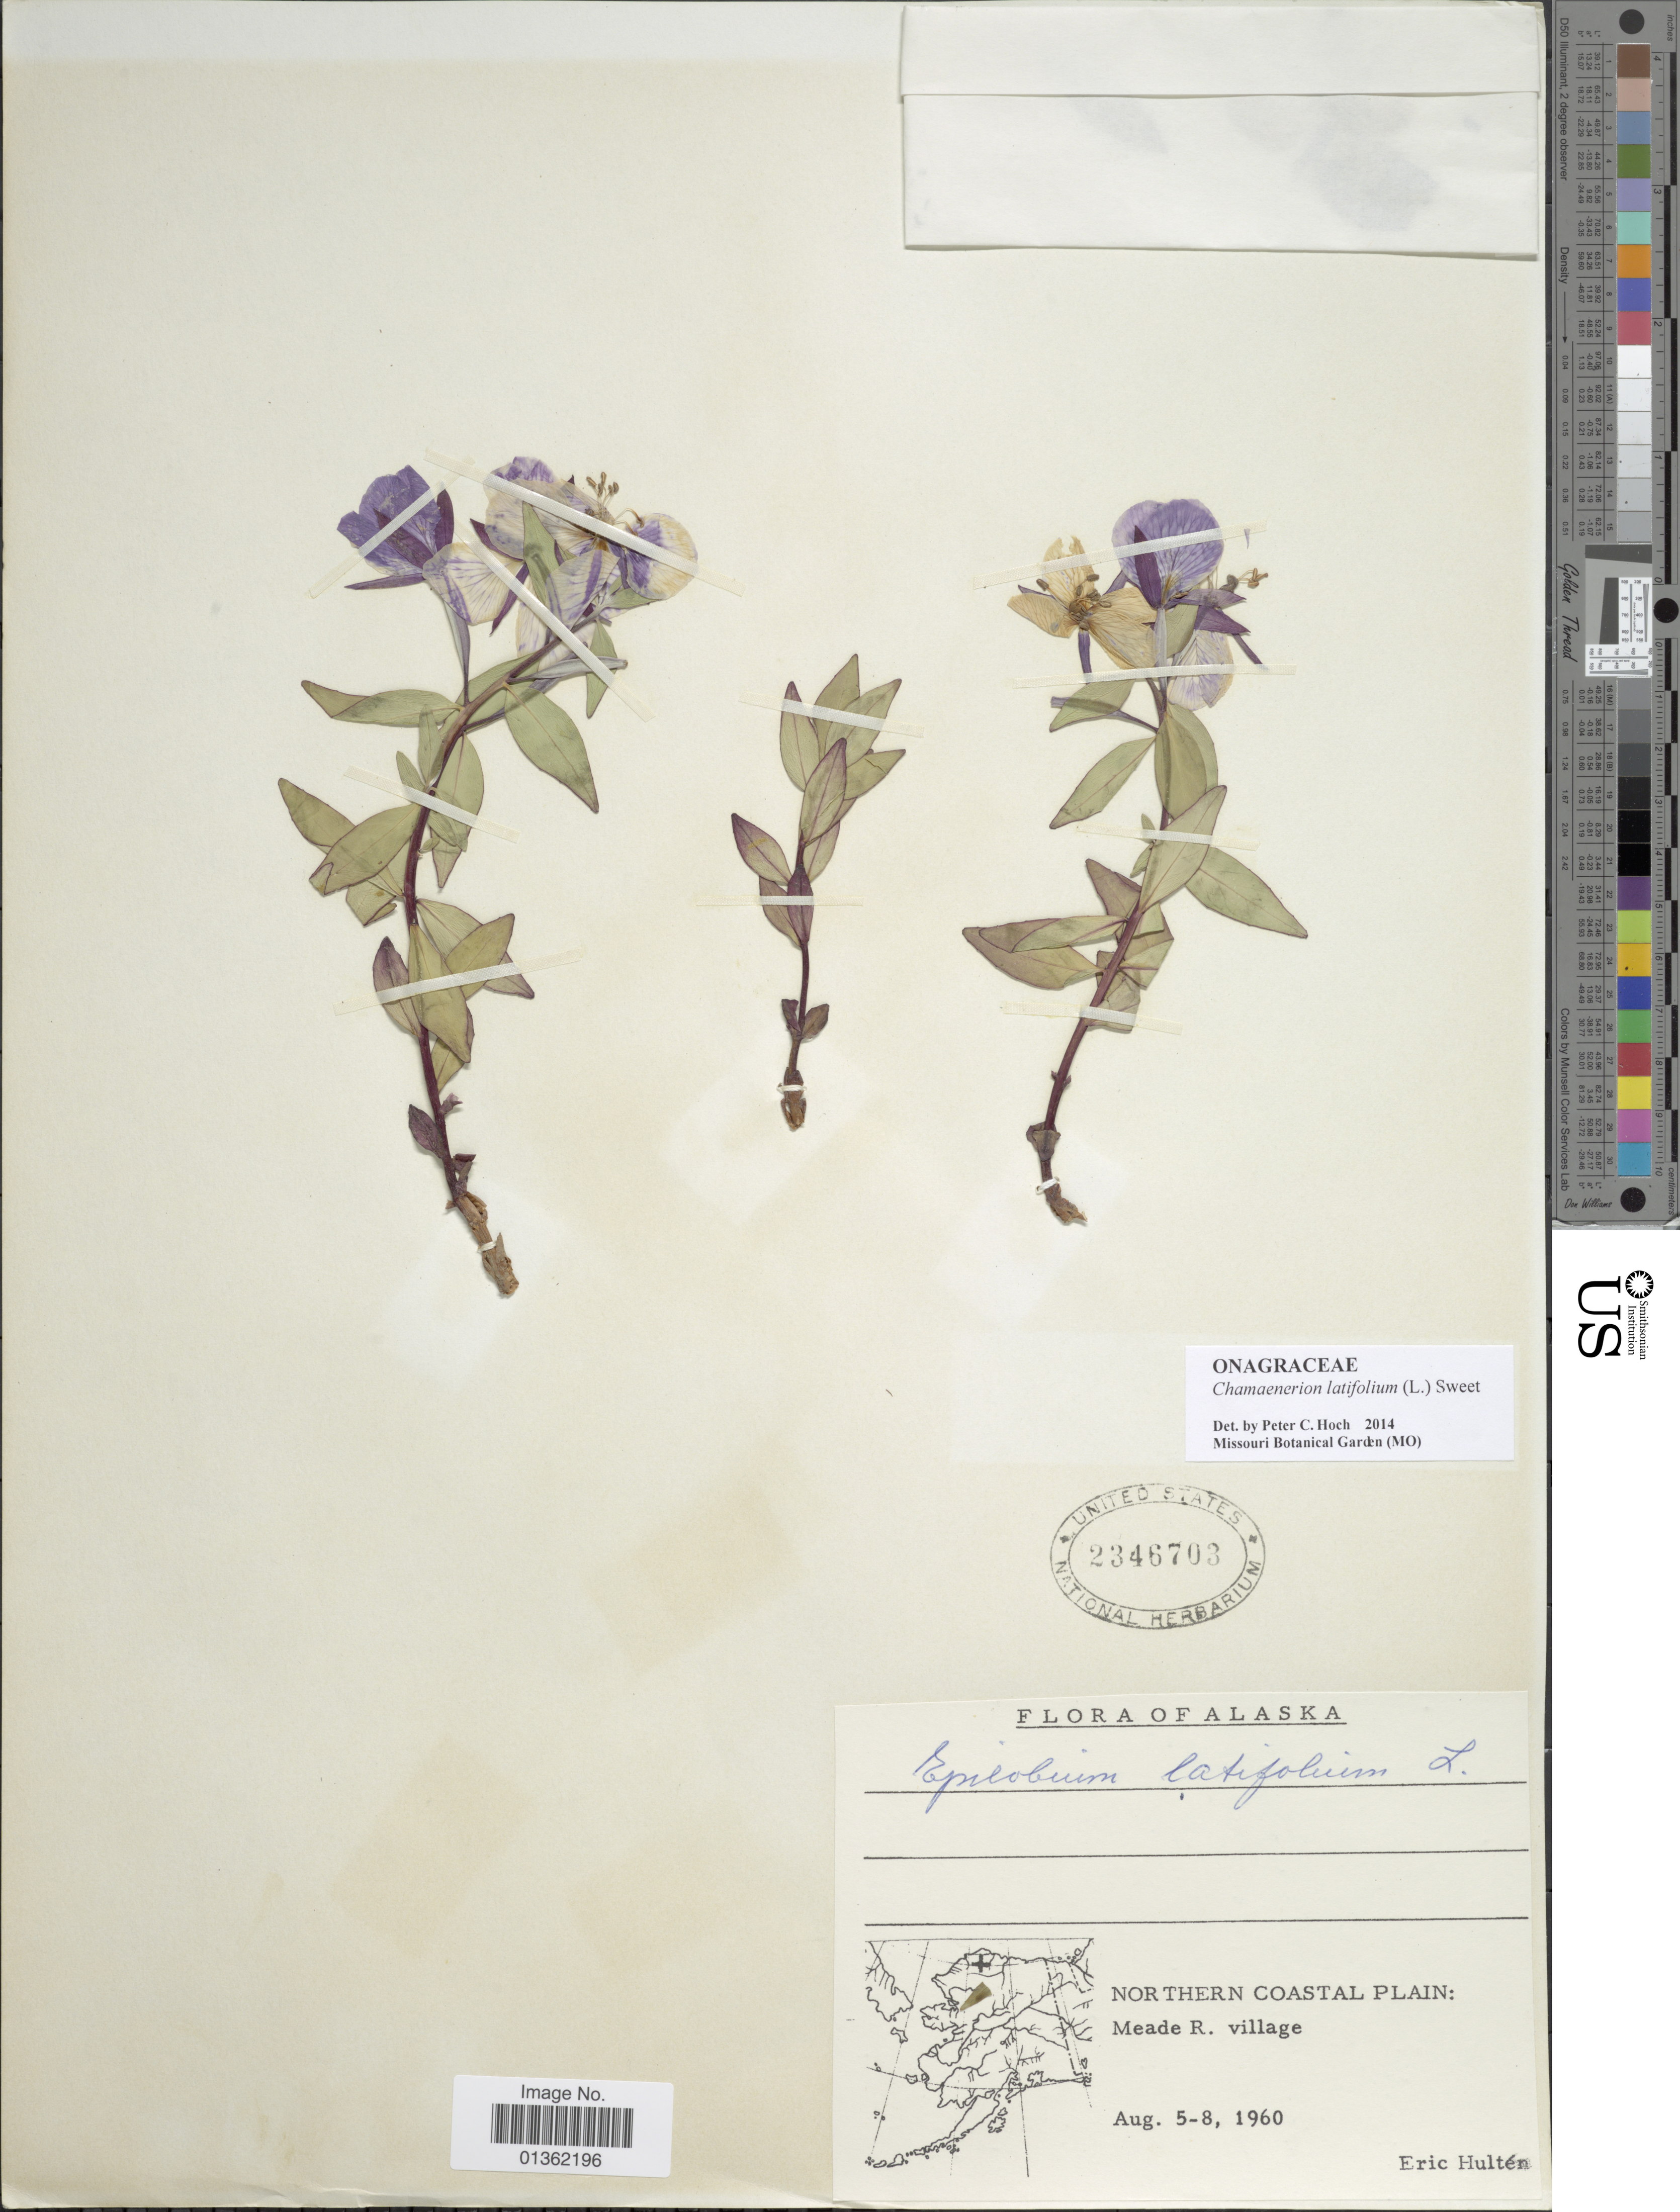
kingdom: Plantae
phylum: Tracheophyta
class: Magnoliopsida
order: Myrtales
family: Onagraceae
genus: Chamaenerion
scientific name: Chamaenerion latifolium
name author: (L.) Th. Fr. & Lange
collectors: E. G. Hultén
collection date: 1960-08-05/1960-08-08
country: United States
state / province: Alaska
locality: Northern Coastal Plain: Meade R. village.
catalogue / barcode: US 2346703